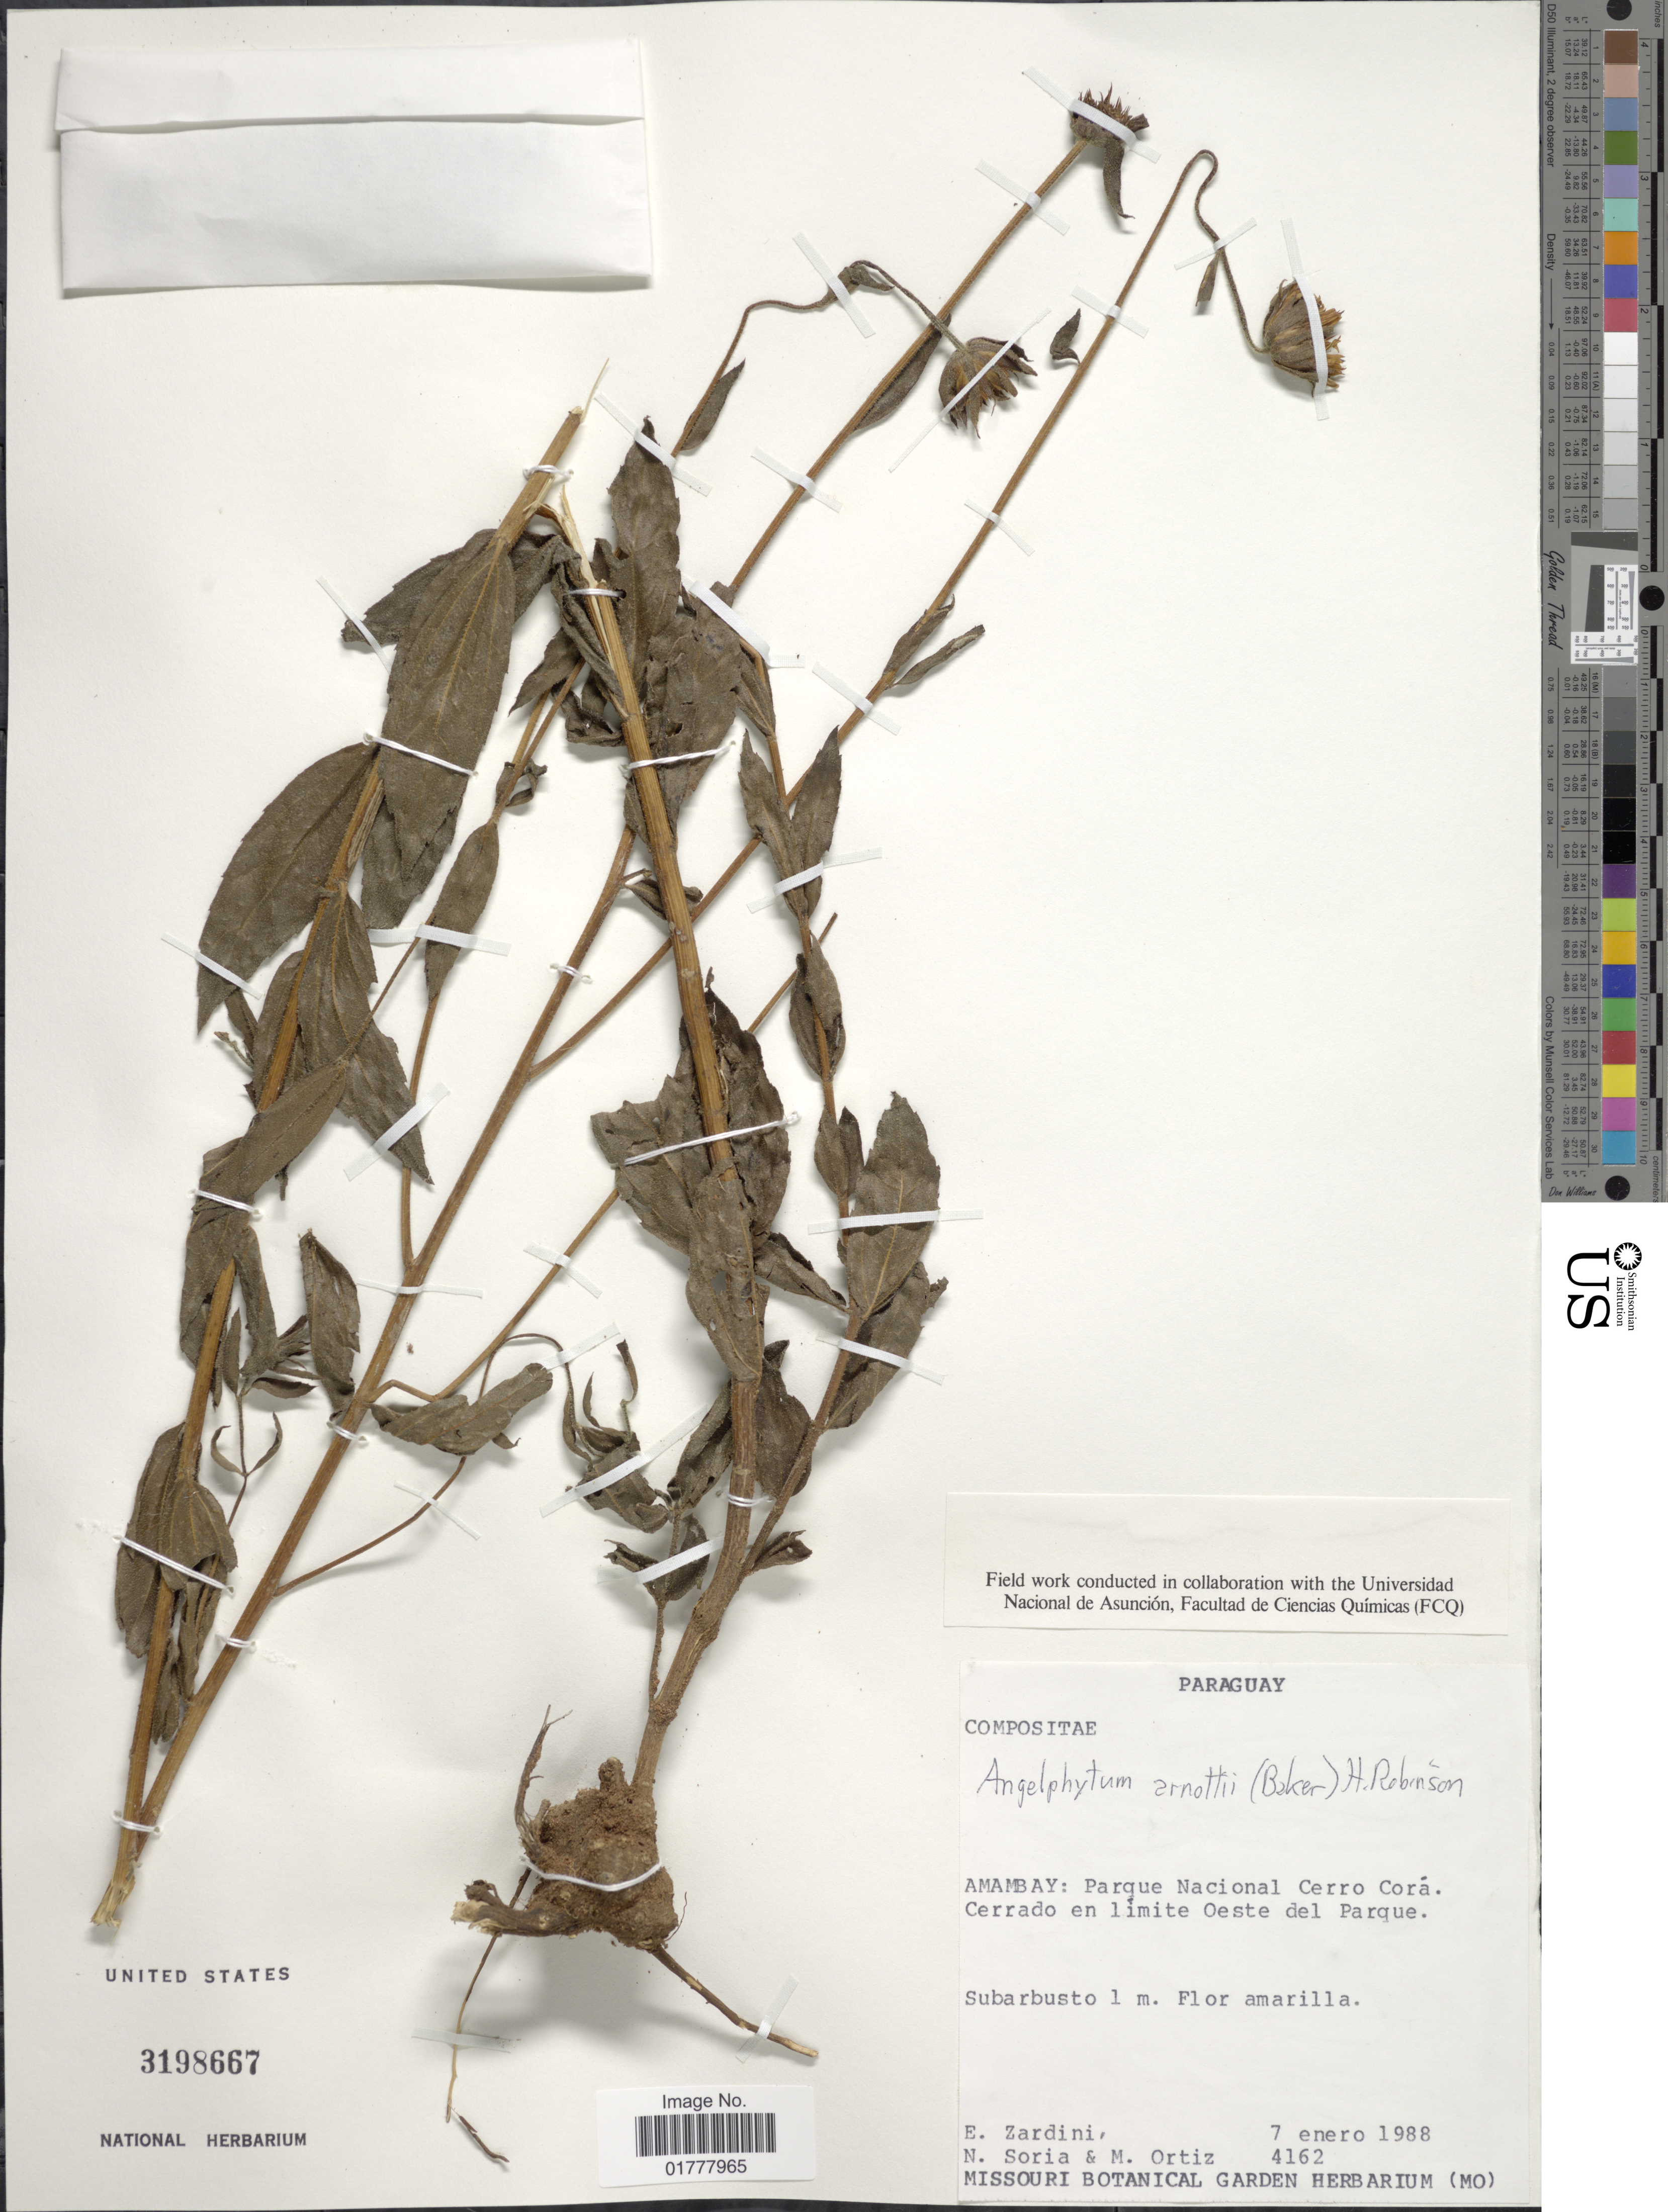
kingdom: Plantae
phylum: Tracheophyta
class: Magnoliopsida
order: Asterales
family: Asteraceae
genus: Angelphytum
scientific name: Angelphytum arnottii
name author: (Baker) H. Rob.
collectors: E. M. Zardini, N. Soria & M. Ortíz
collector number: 4162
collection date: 1988-01-07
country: Paraguay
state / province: Amambay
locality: Amambay: Parque Nacional Cerro Cora, Cerrado en limite Oeste del Parque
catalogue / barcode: US 3198667